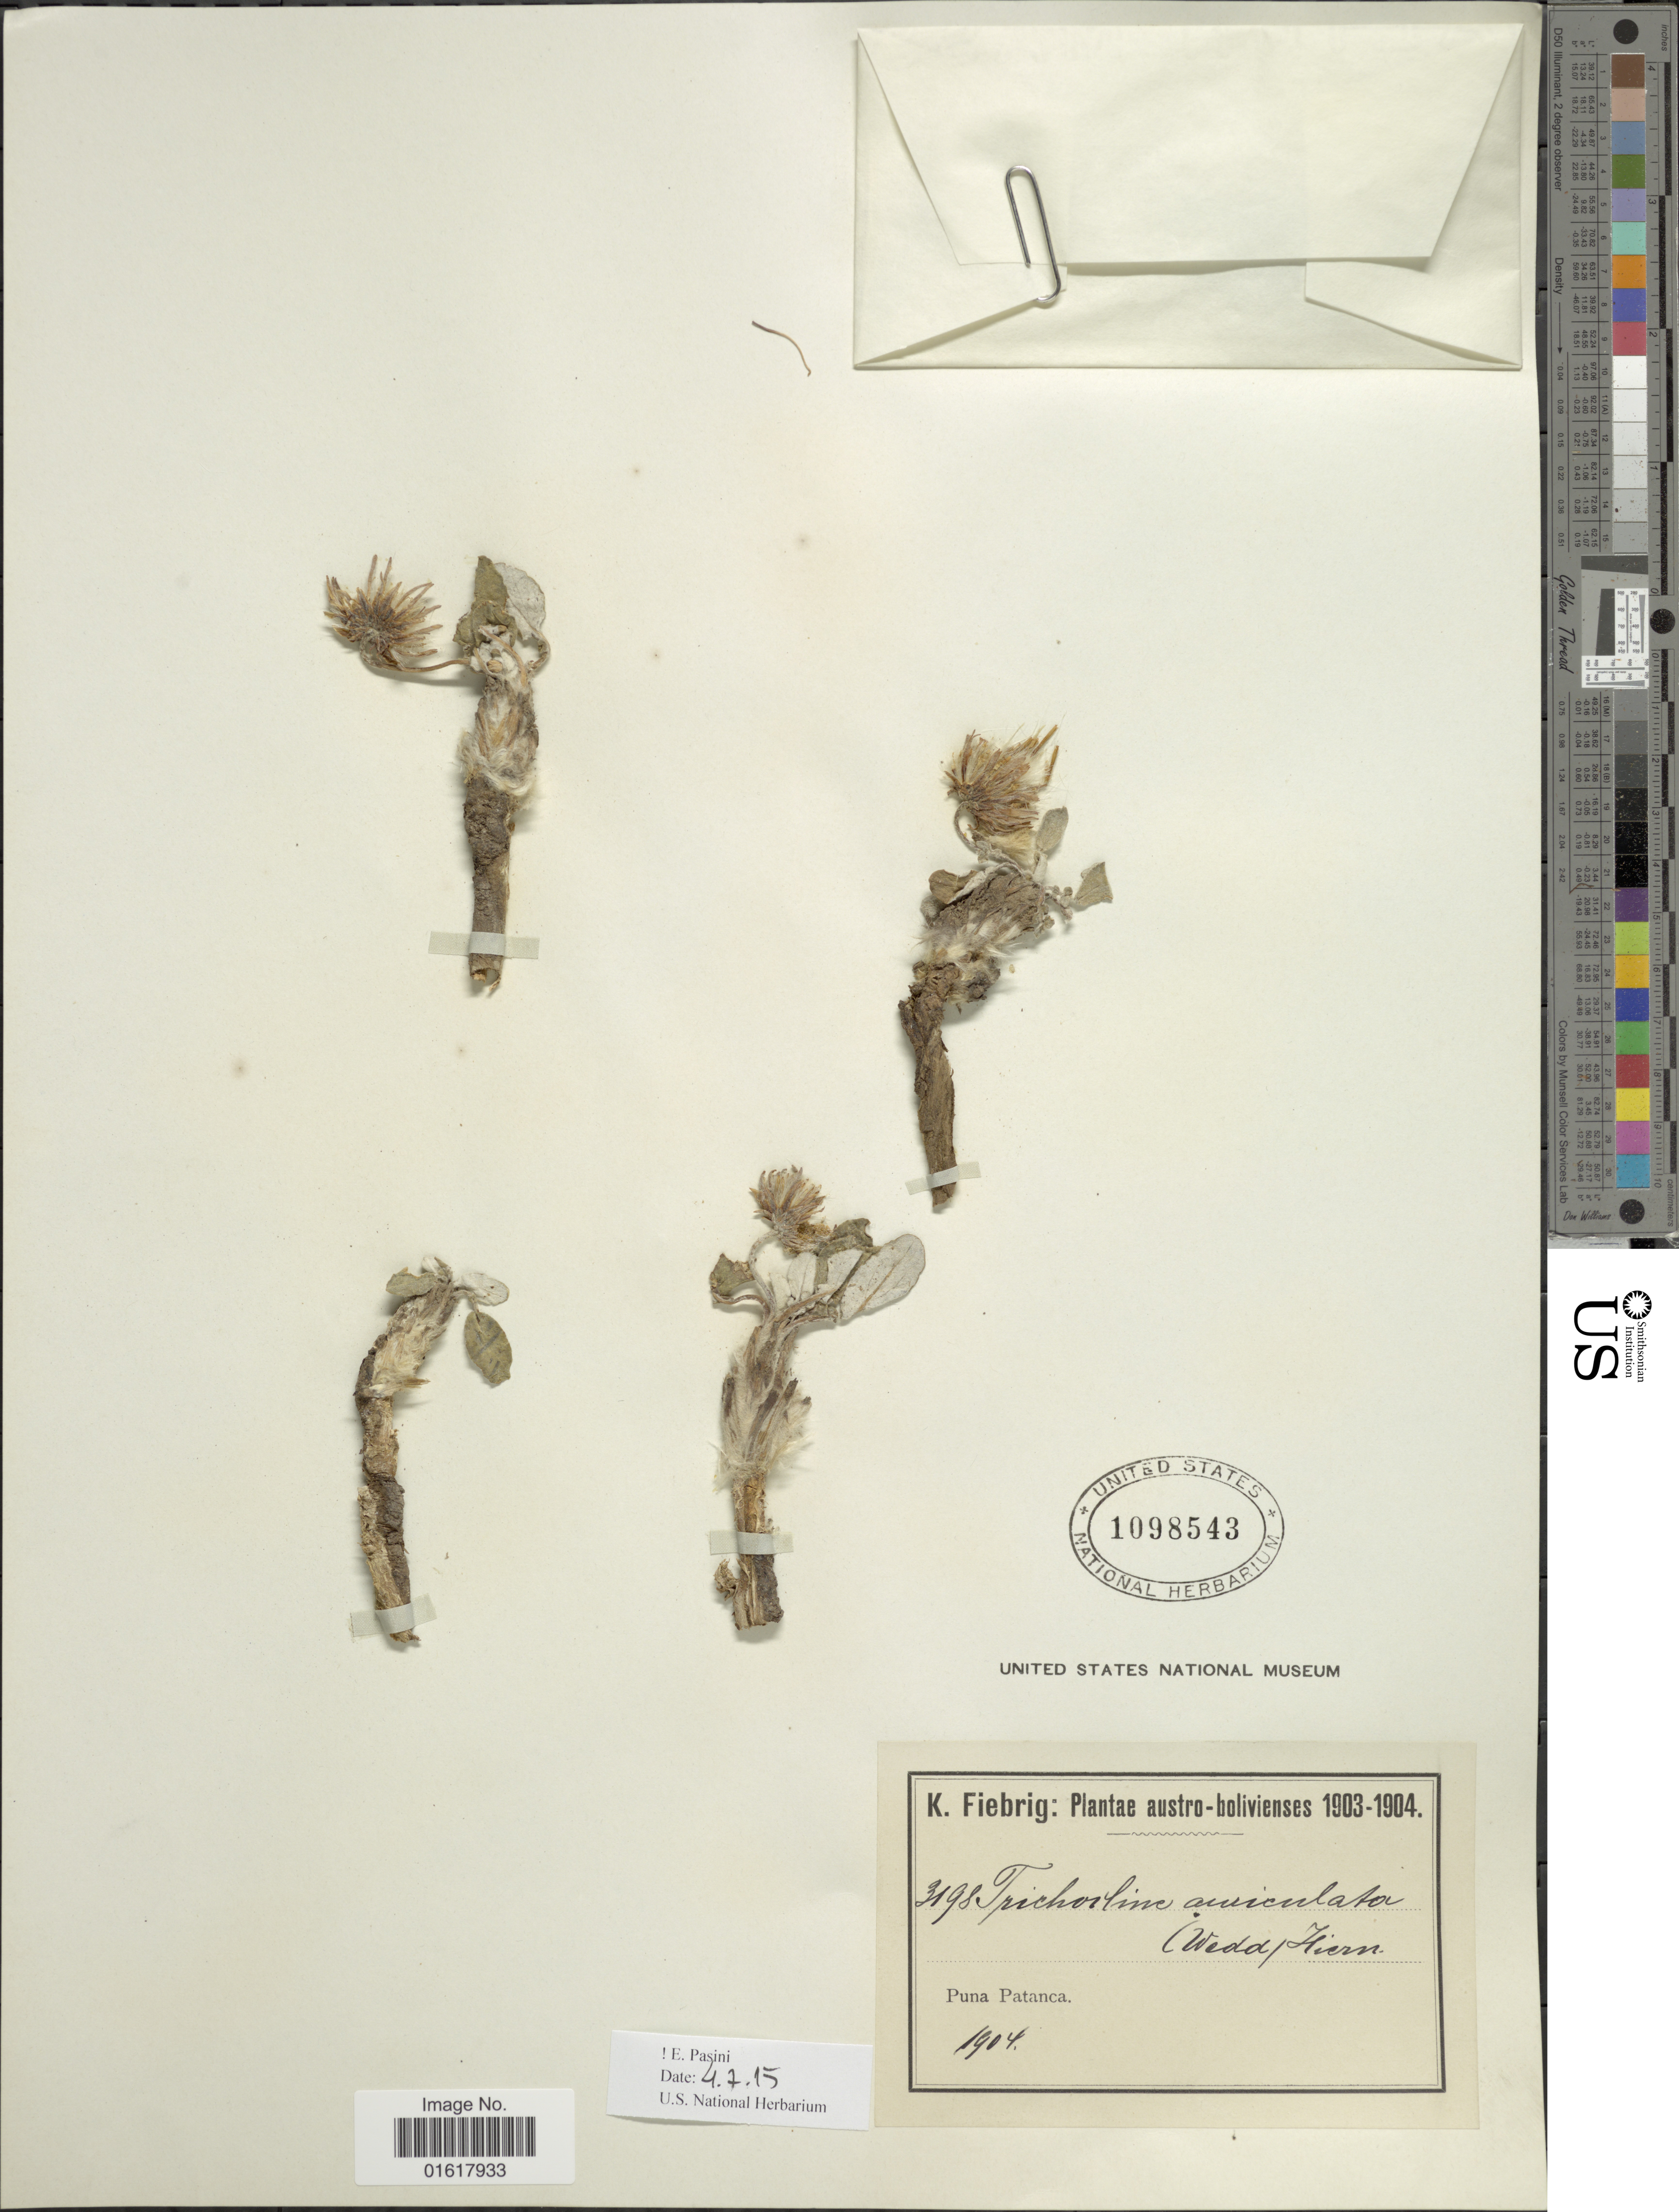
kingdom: Plantae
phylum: Tracheophyta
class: Magnoliopsida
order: Asterales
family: Asteraceae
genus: Trichocline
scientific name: Trichocline auriculata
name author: (Wedd.) Hieron.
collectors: K. Fiebrig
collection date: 1904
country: Bolivia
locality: Puna Patanca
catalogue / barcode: US 1098543